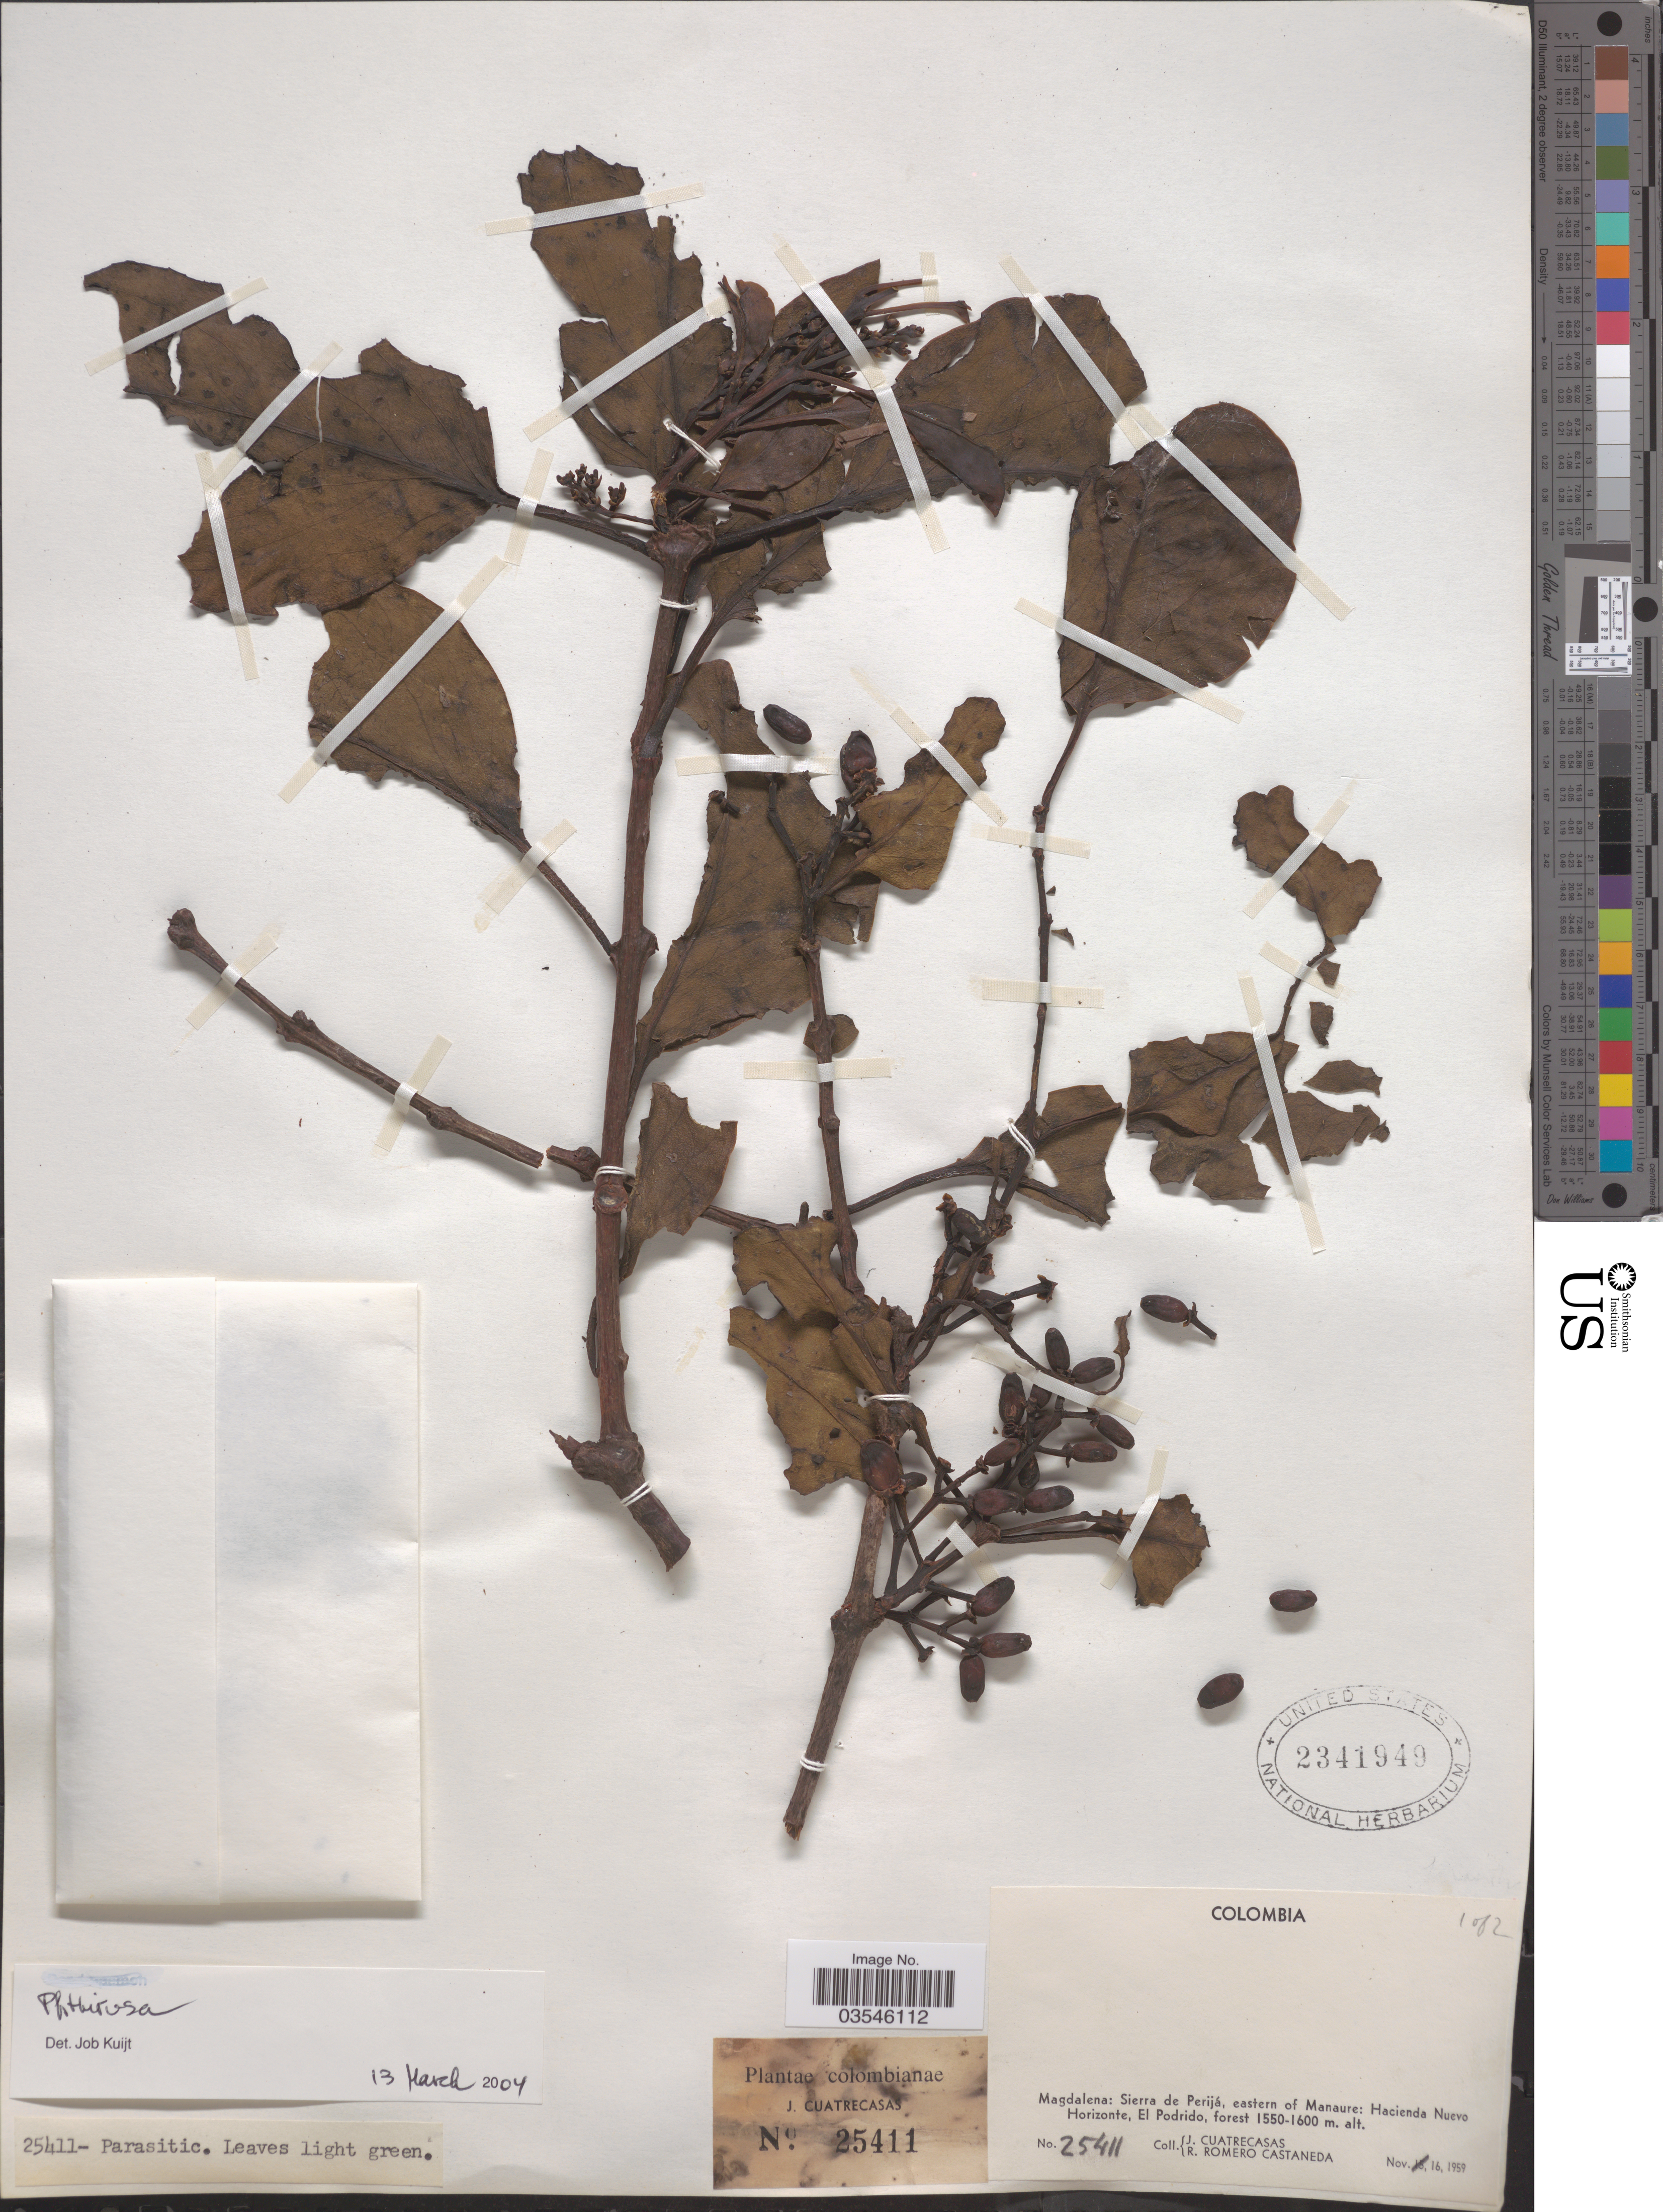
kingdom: Plantae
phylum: Tracheophyta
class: Magnoliopsida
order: Santalales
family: Loranthaceae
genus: Passovia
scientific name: Passovia pedunculata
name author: (Jacq.) Kuijt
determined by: Caraballo-Ortiz, Marcos A., (MISS), University of Mississippi (UNITED STATES)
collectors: J. Cuatrecasas & R. Romero Castañeda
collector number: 25411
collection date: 1959-11-16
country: Colombia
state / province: Magdalena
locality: Sierra de Perijá, eastern of Manaure: Hacienda Nuevo Horizonte, El Podrido.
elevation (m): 1550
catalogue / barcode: US 2341949